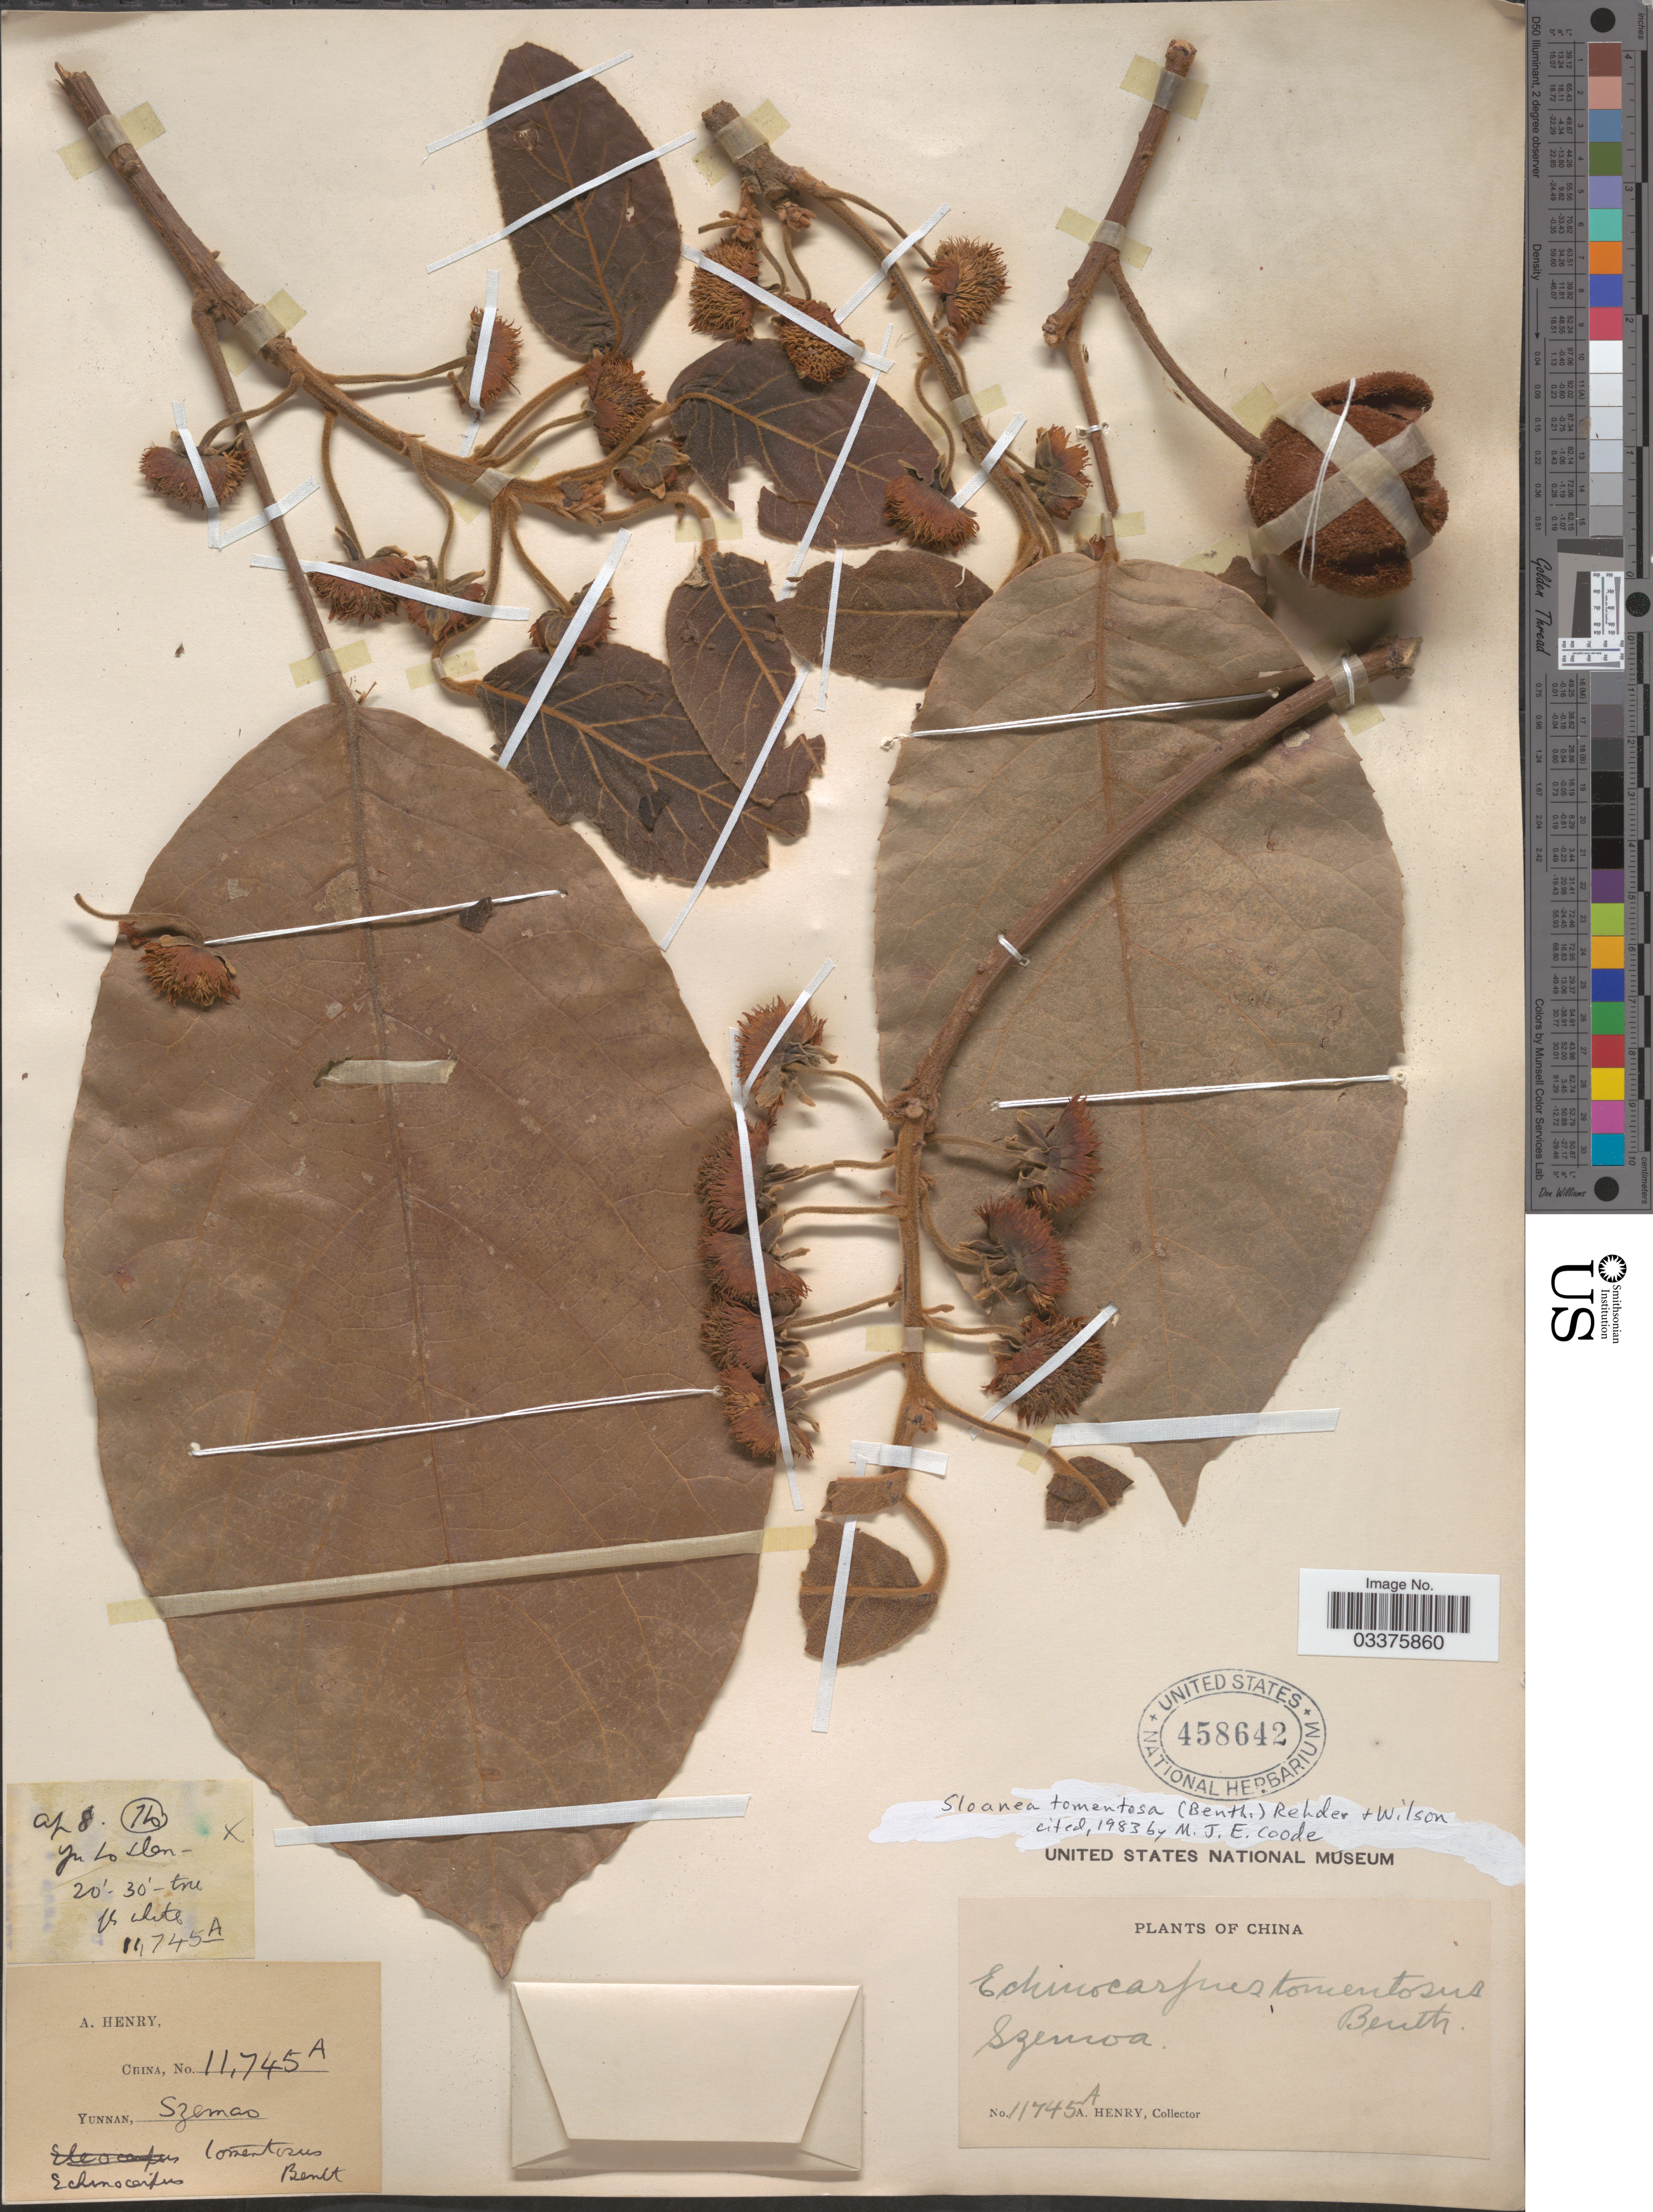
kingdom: Plantae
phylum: Tracheophyta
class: Magnoliopsida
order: Oxalidales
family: Elaeocarpaceae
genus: Sloanea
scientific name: Sloanea tomentosa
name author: (Benth.) Rehder & E.H. Wilson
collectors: A. Henry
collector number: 11745 A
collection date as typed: Transcribed d/m/y: /4/8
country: China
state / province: Yunnan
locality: Szemao. Yu lo Shen. Ho.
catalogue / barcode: US 458642